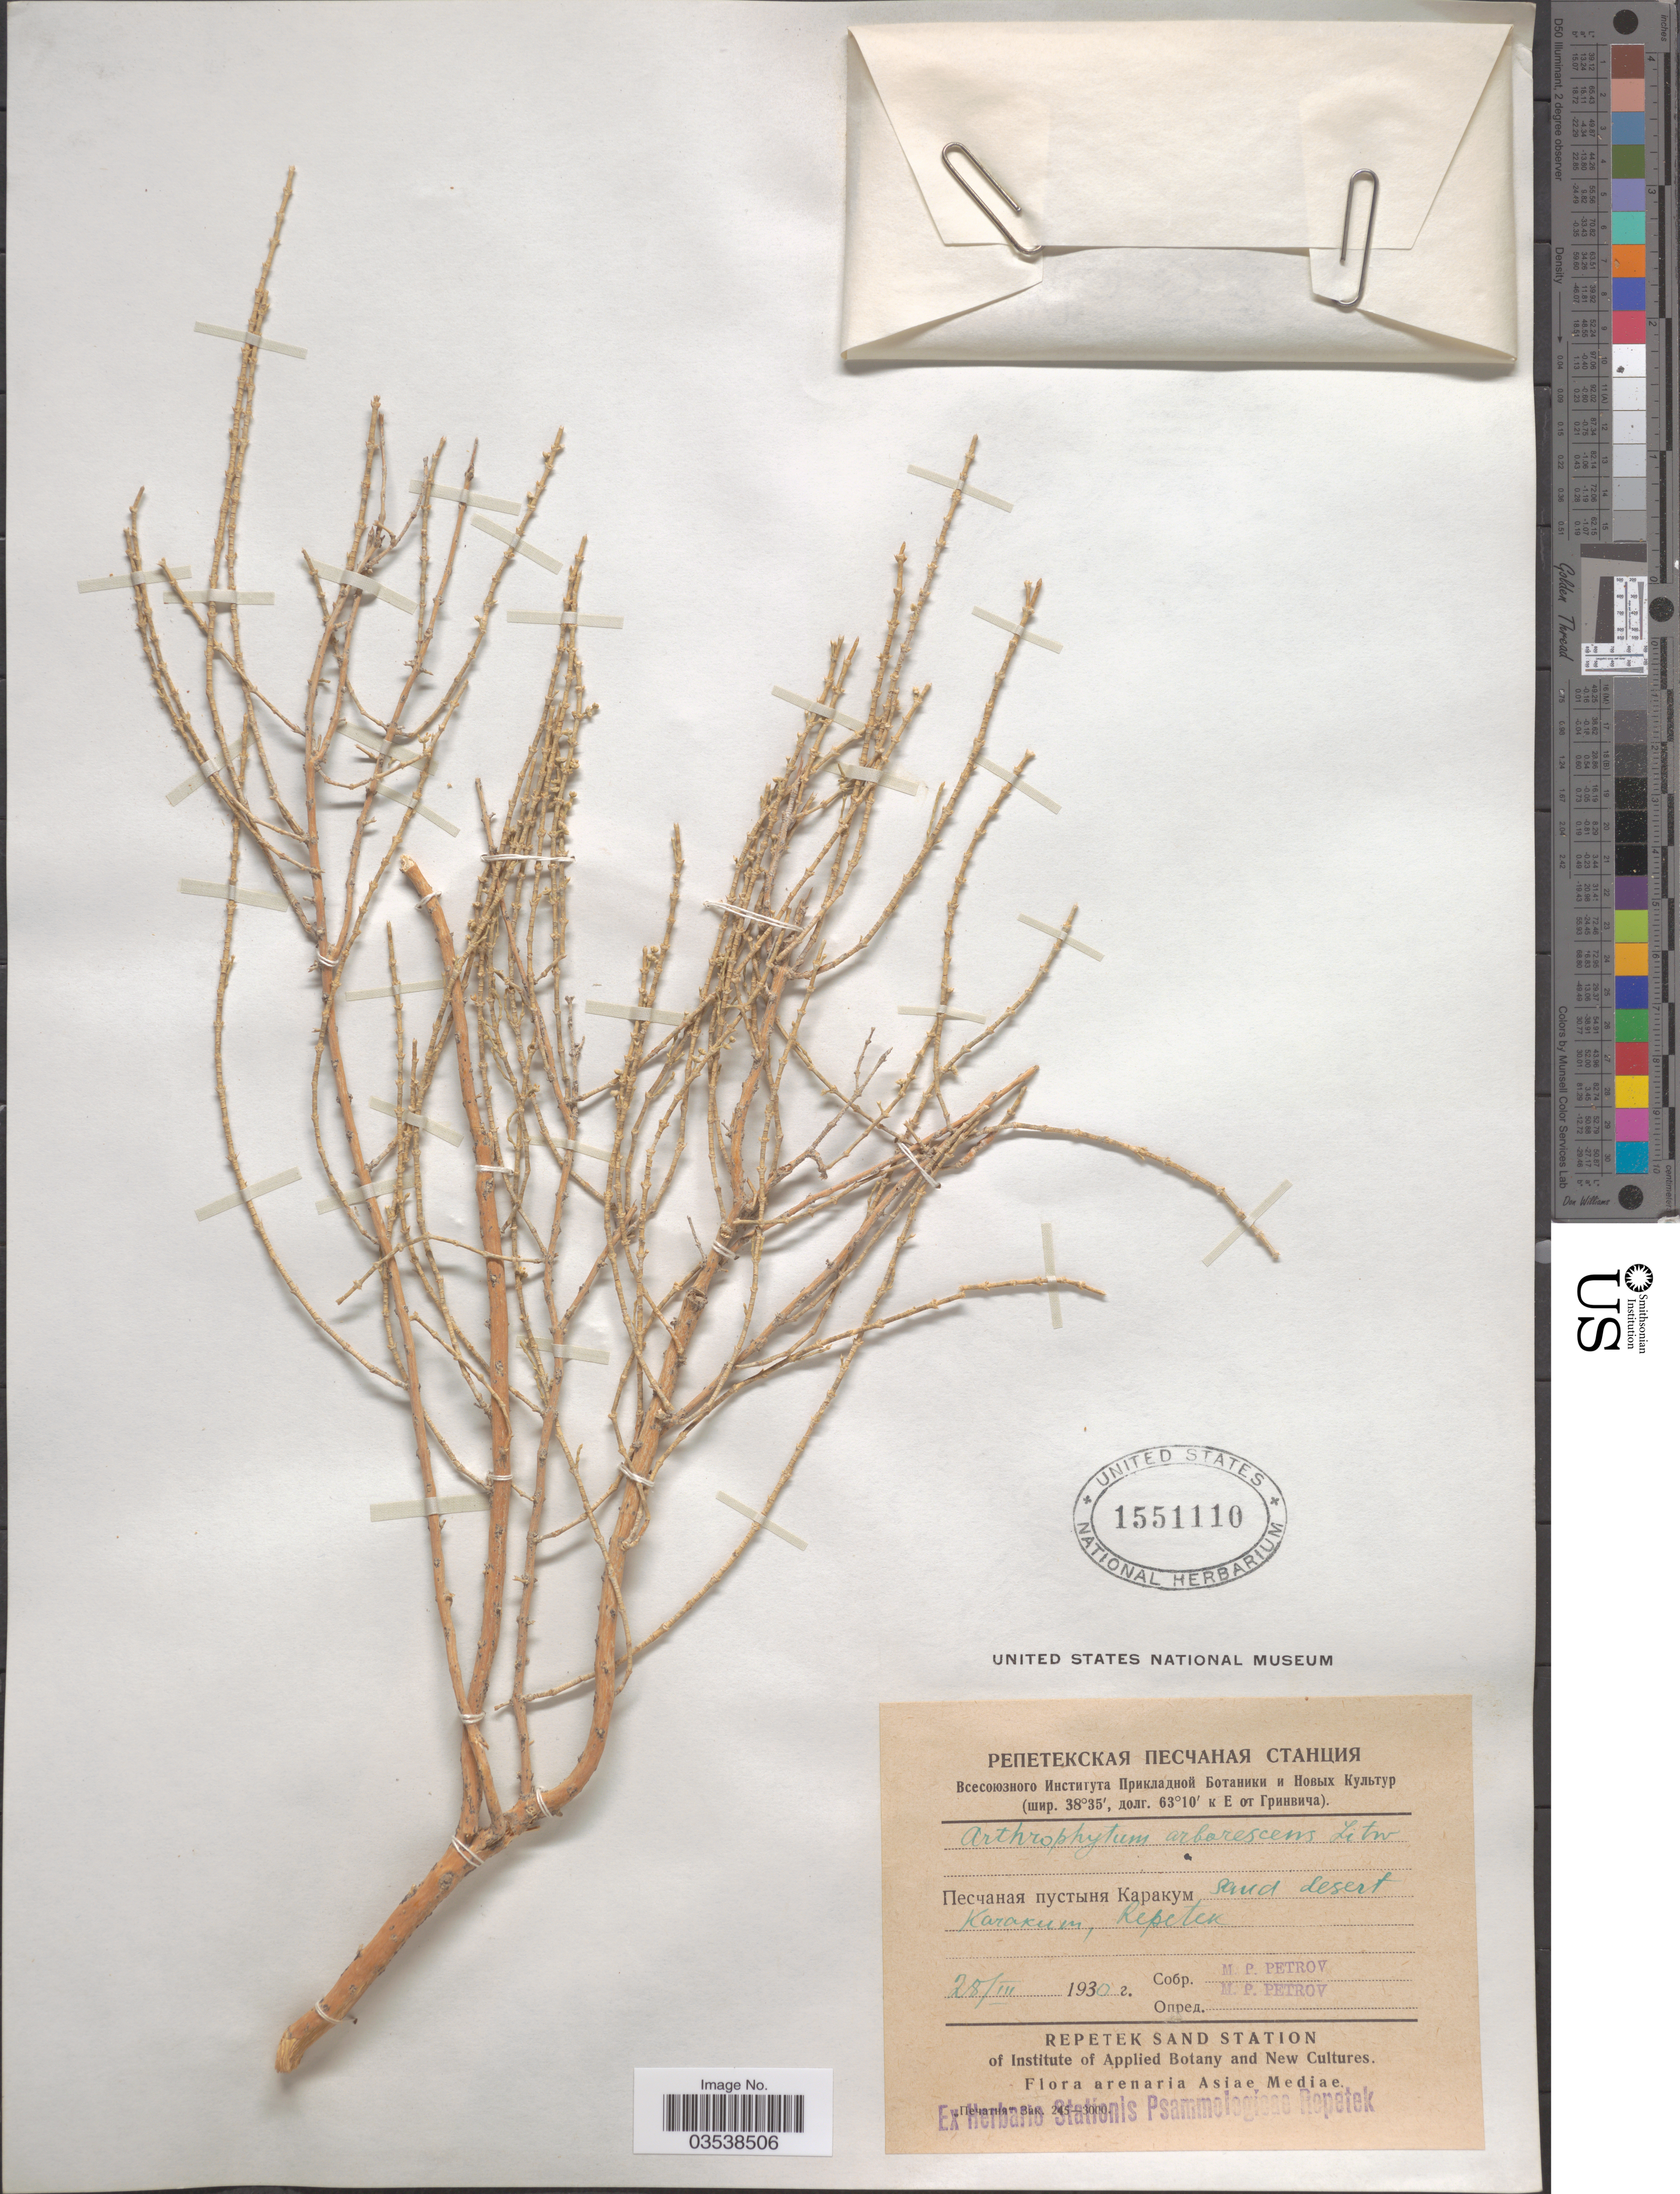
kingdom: Plantae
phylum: Tracheophyta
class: Magnoliopsida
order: Caryophyllales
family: Amaranthaceae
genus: Haloxylon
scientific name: Haloxylon persicum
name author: Bunge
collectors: M. Petrov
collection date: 1930-03-28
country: Turkmenistan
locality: X. Saud desert Karakum, Repetek. Arenaria Asiae Mediae.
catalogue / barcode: US 1551110